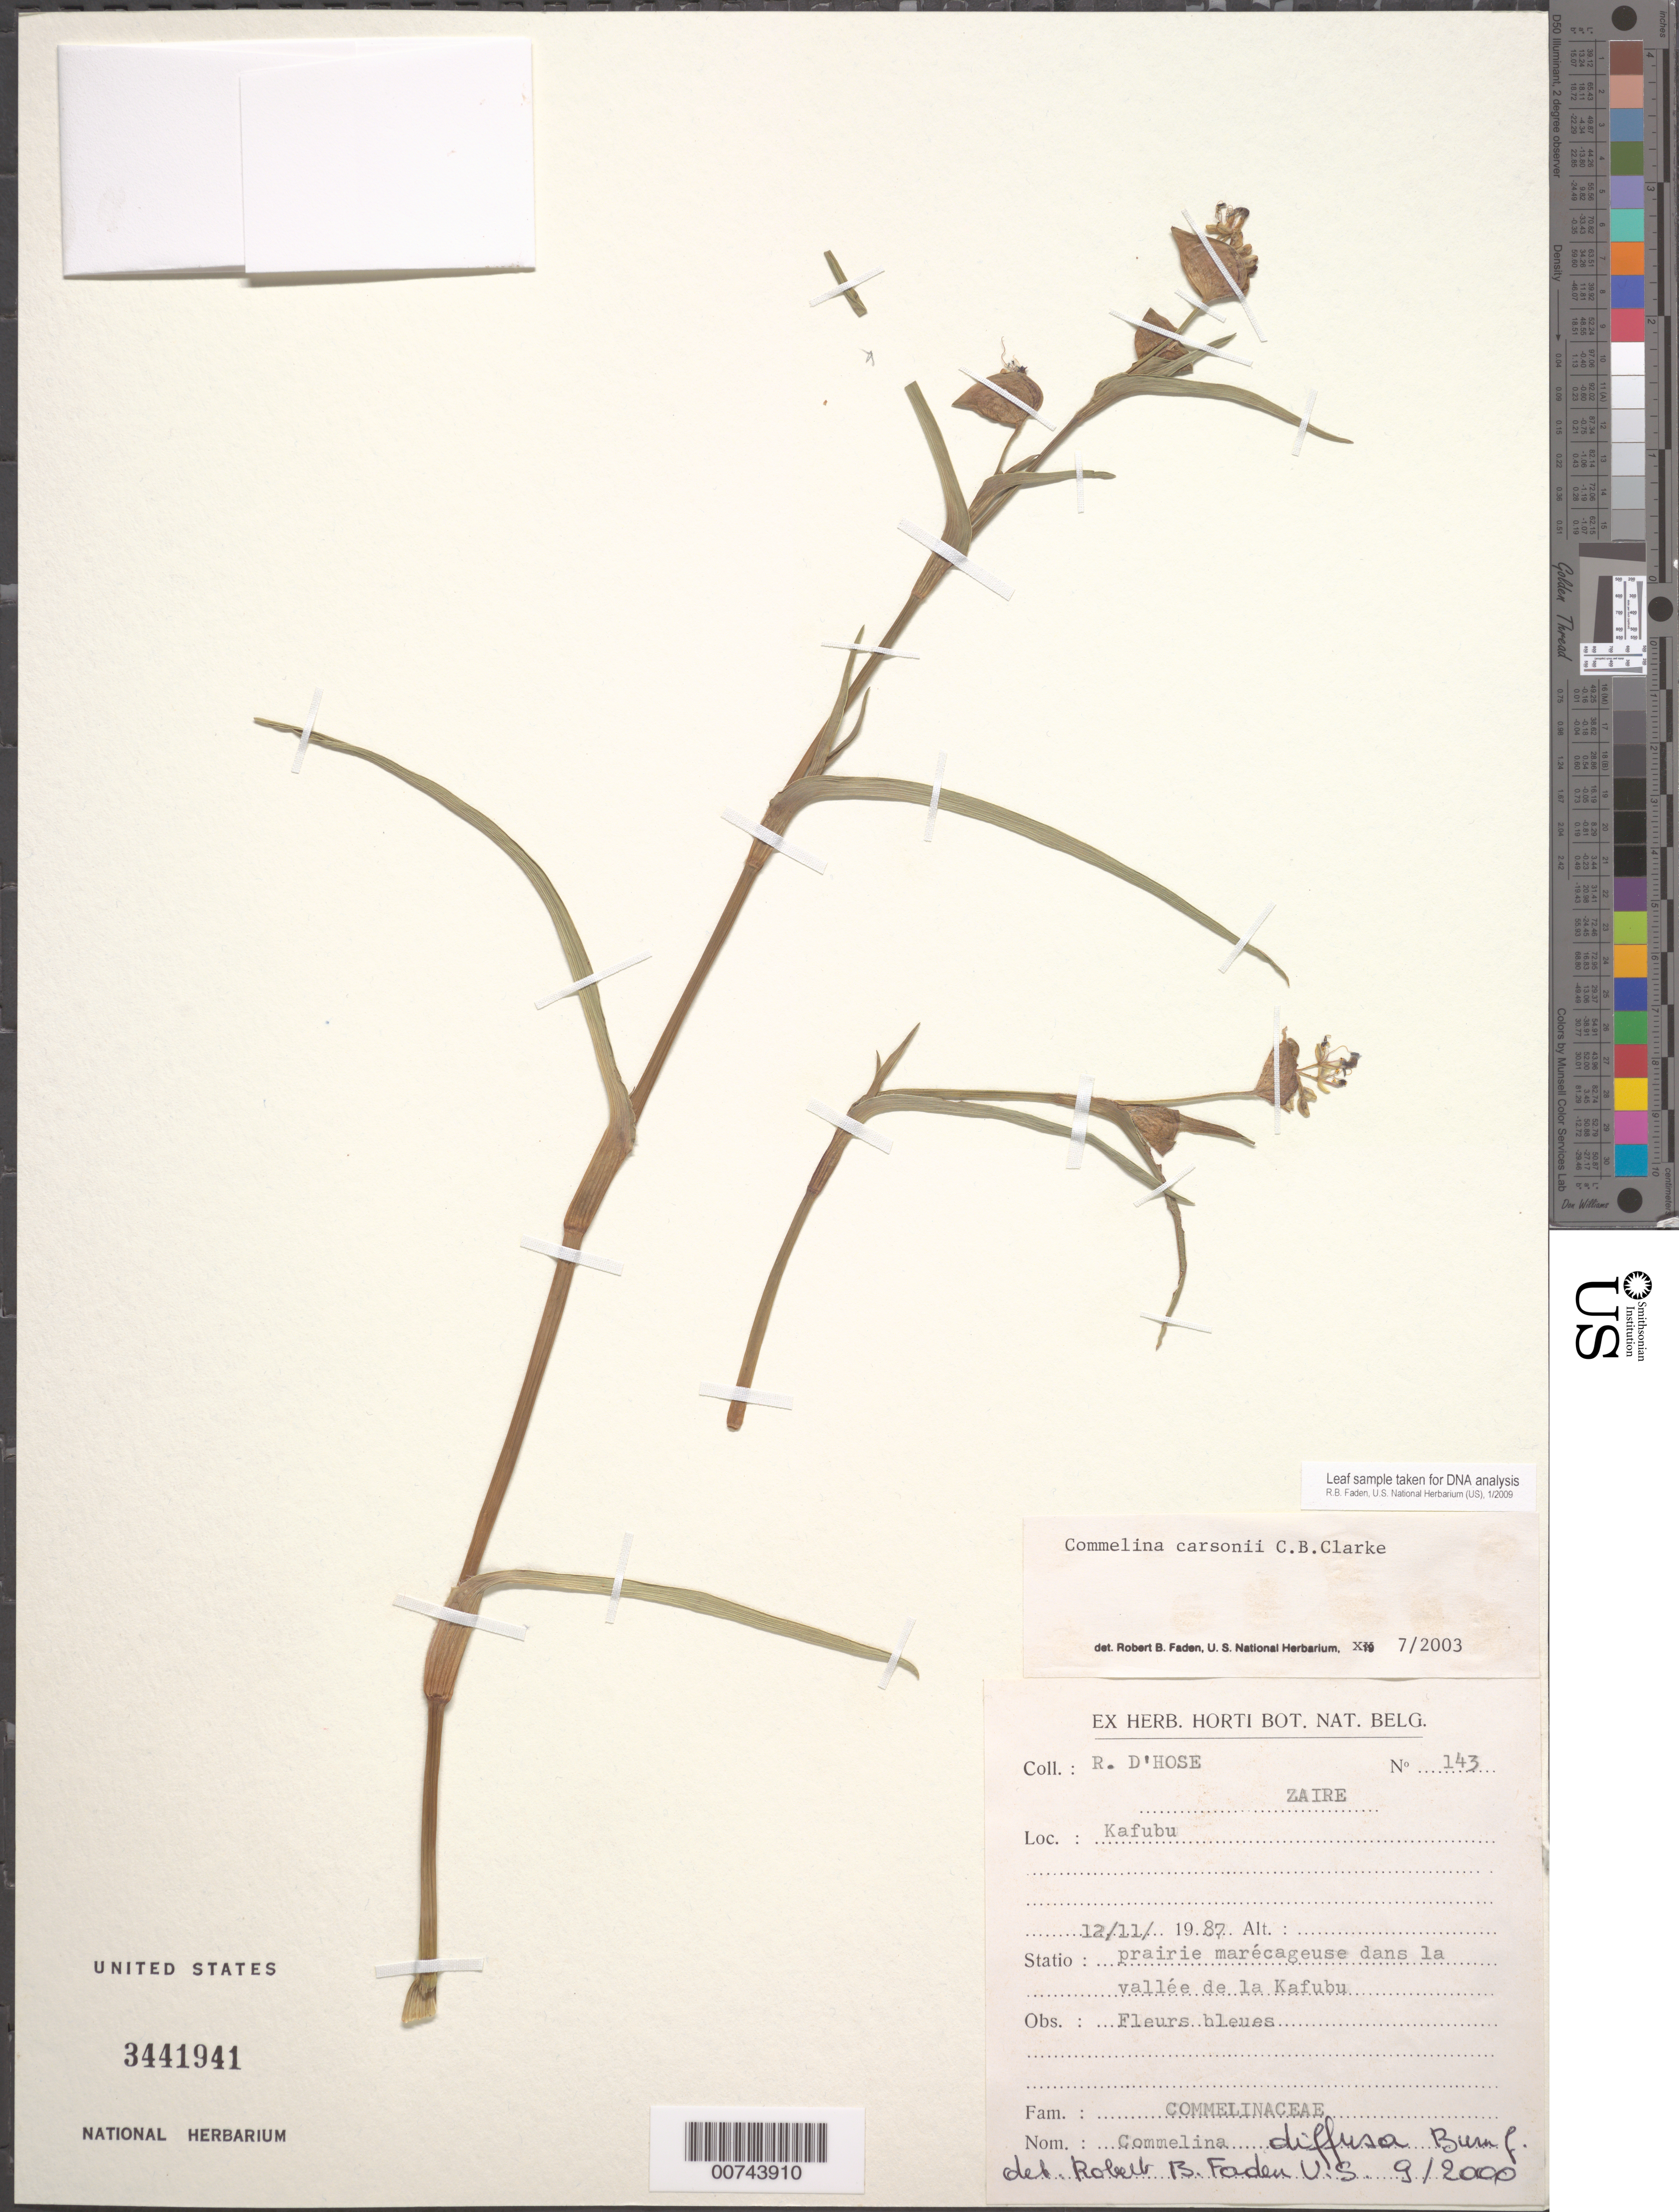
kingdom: Plantae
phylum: Tracheophyta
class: Liliopsida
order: Commelinales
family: Commelinaceae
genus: Commelina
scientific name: Commelina carsonii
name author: C.B. Clarke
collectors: R. D'Hose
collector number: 143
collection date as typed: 12 Nov 1987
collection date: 1987-11-12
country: Congo, Democratic Republic of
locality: Kafubu.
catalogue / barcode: US 3441941